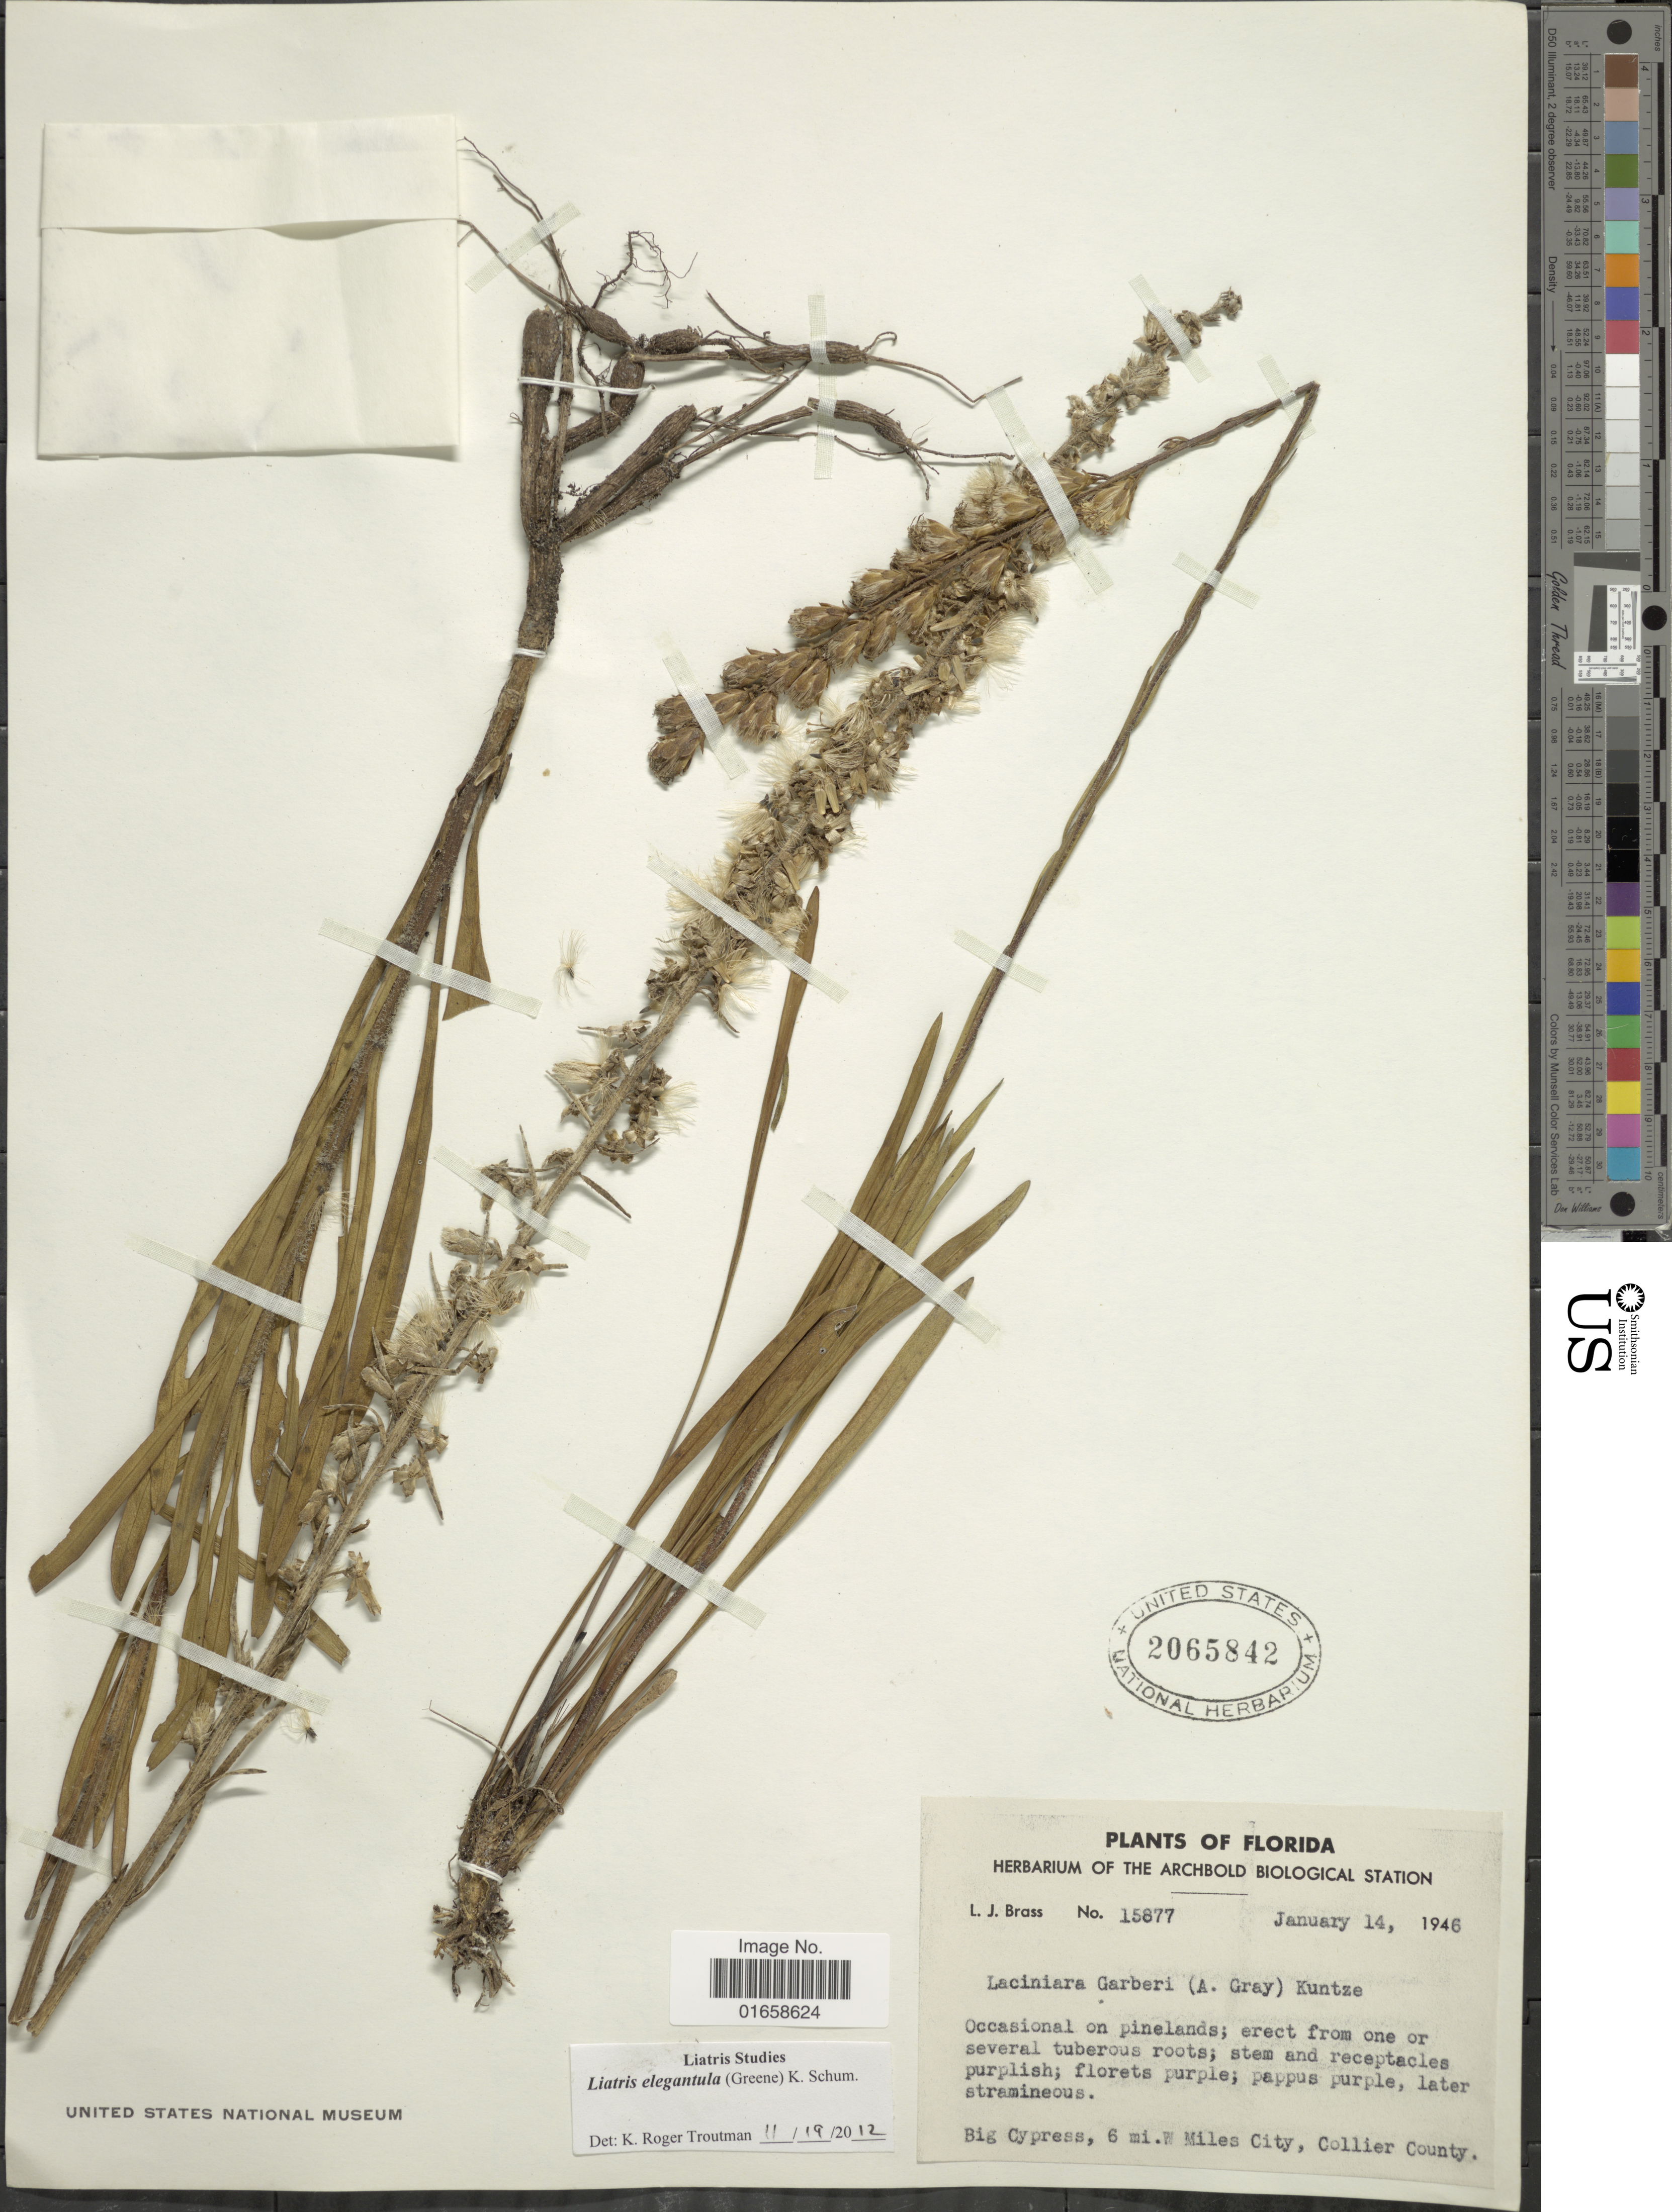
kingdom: Plantae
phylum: Tracheophyta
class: Magnoliopsida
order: Asterales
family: Asteraceae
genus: Liatris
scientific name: Liatris garberi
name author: A. Gray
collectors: L. J. Brass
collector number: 15877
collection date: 1946-01-14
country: United States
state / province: Florida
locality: Big Cypress, 6 mi. W Miles City, Collier City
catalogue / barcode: US 2065842